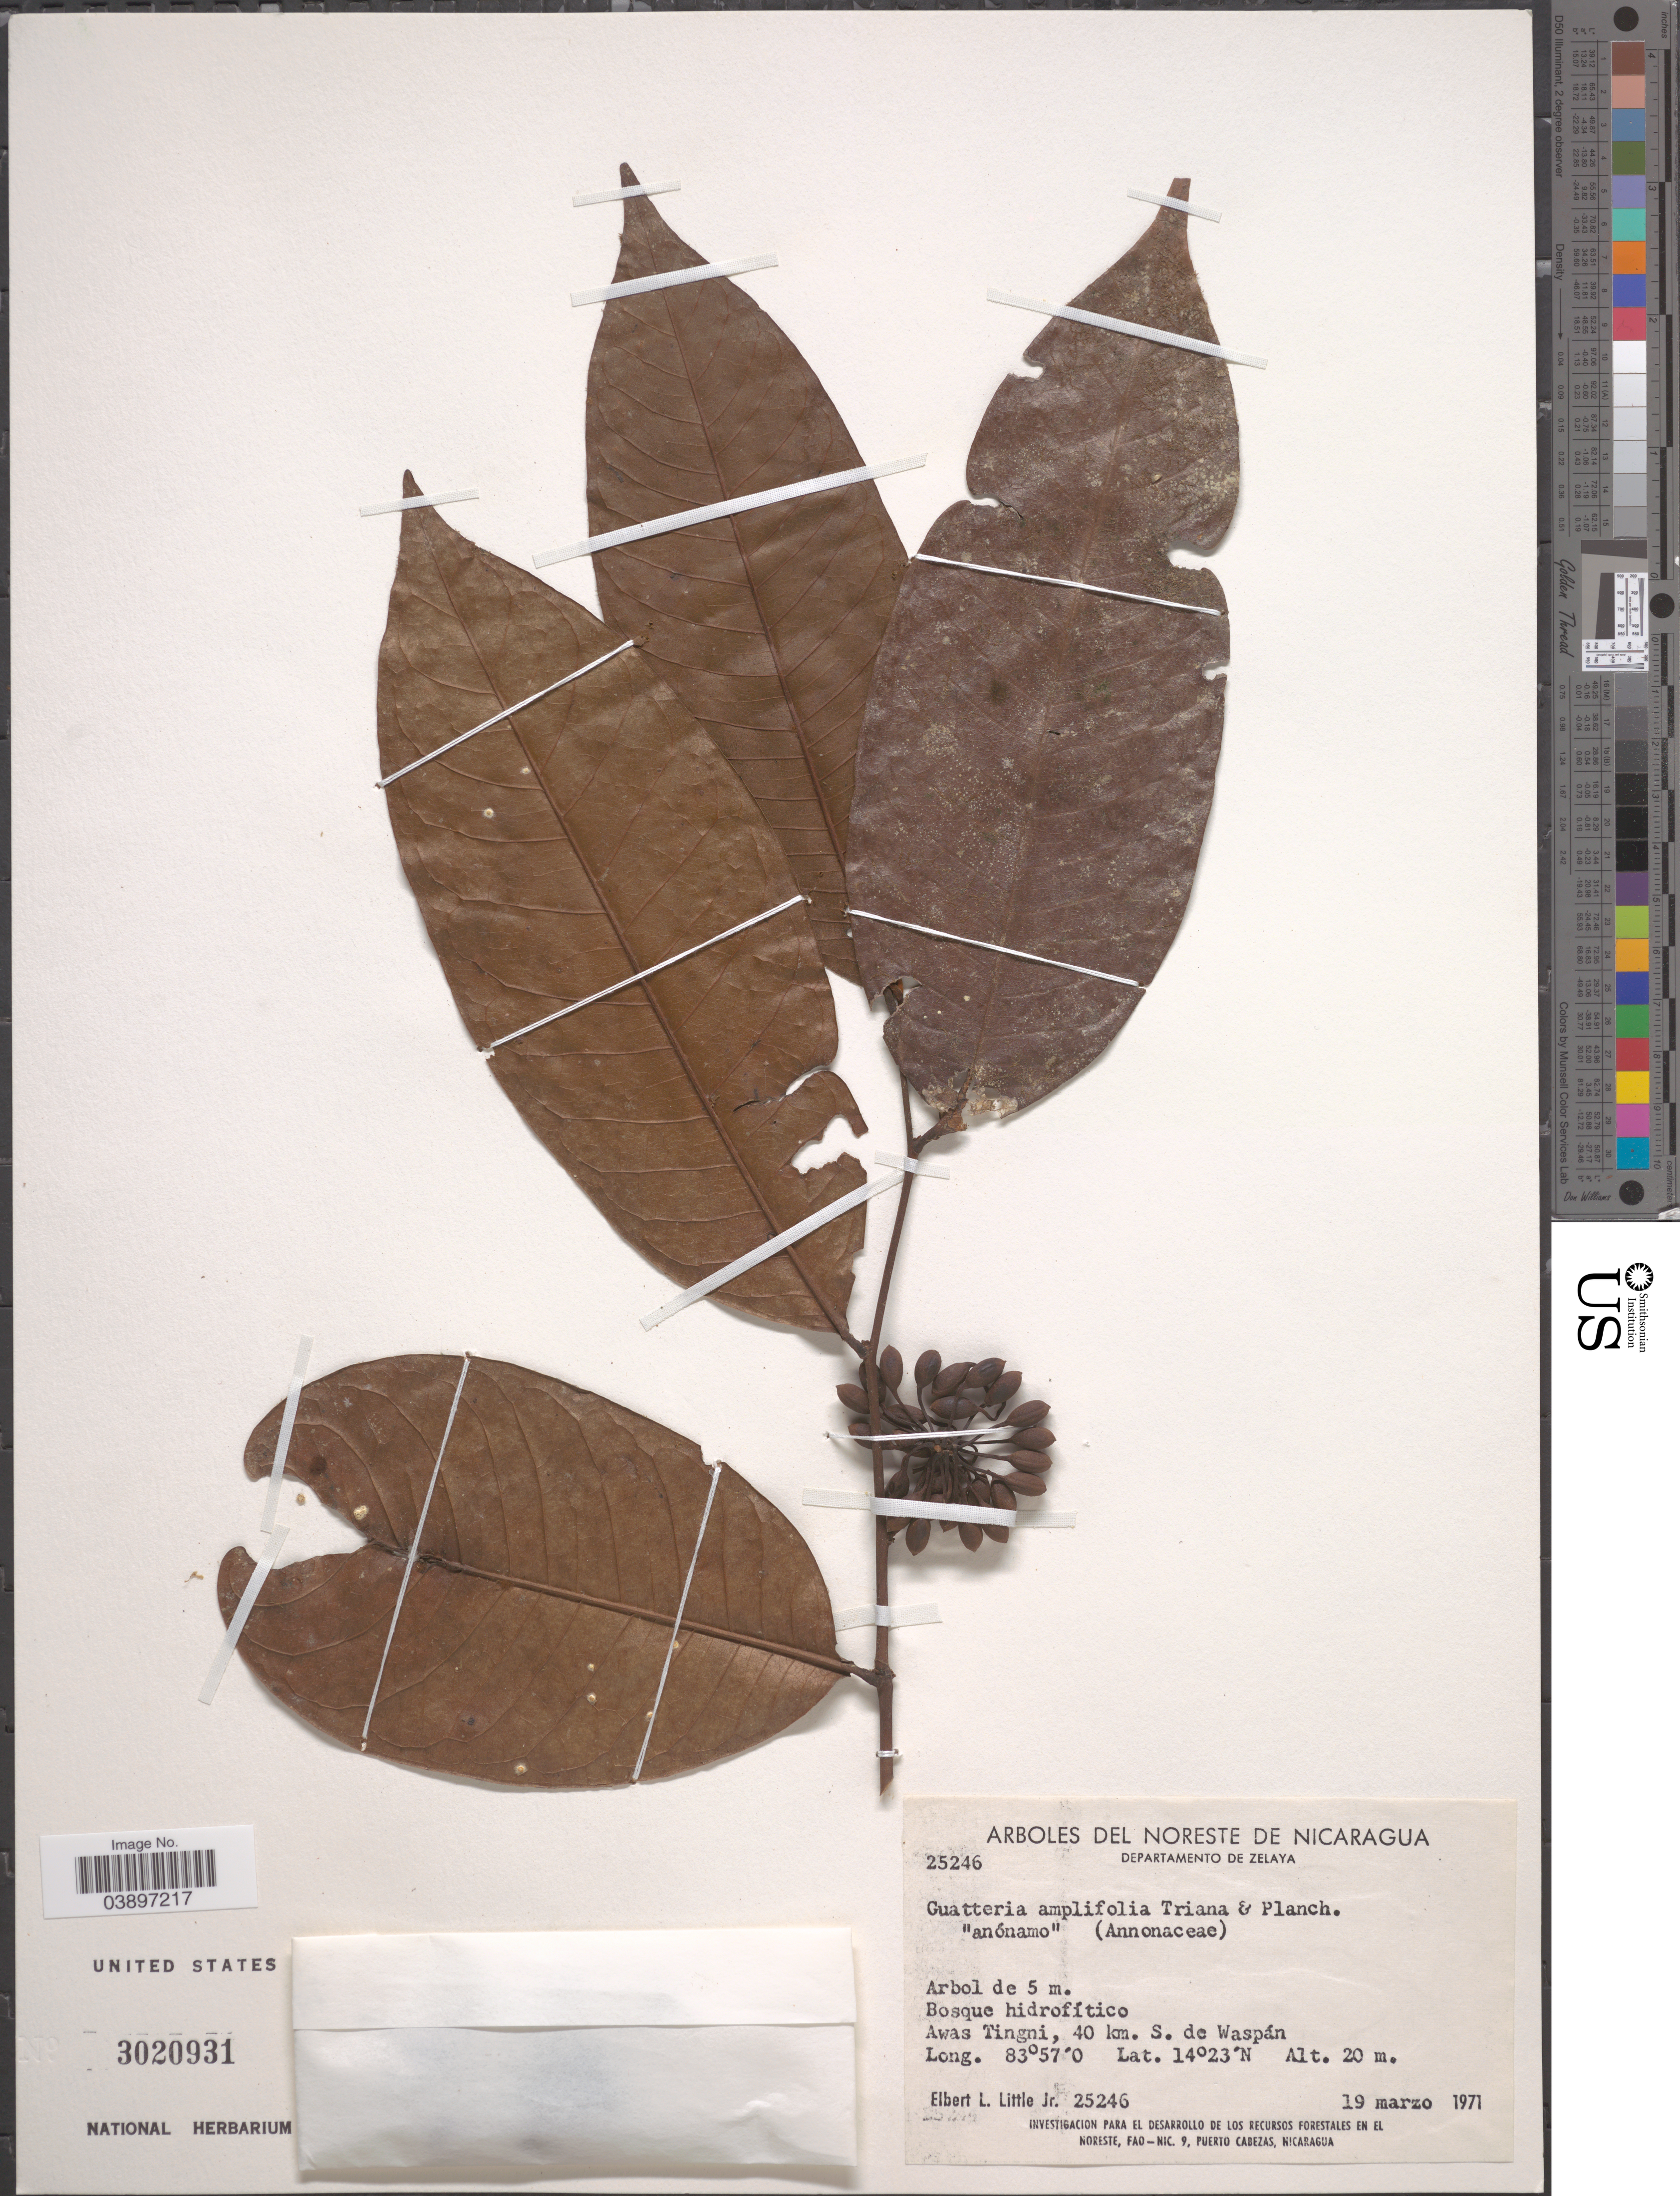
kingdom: Plantae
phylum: Tracheophyta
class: Magnoliopsida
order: Magnoliales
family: Annonaceae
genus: Guatteria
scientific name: Guatteria amplifolia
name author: Triana & Planch.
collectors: E. L. Little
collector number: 25246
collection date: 1971-03-19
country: Nicaragua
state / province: Atlántico Norte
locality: Noreste de Nicaragua. Departamento de Zelaya. Awas Tingni, 40 km. S. de Waspán.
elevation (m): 20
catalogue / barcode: US 3020931